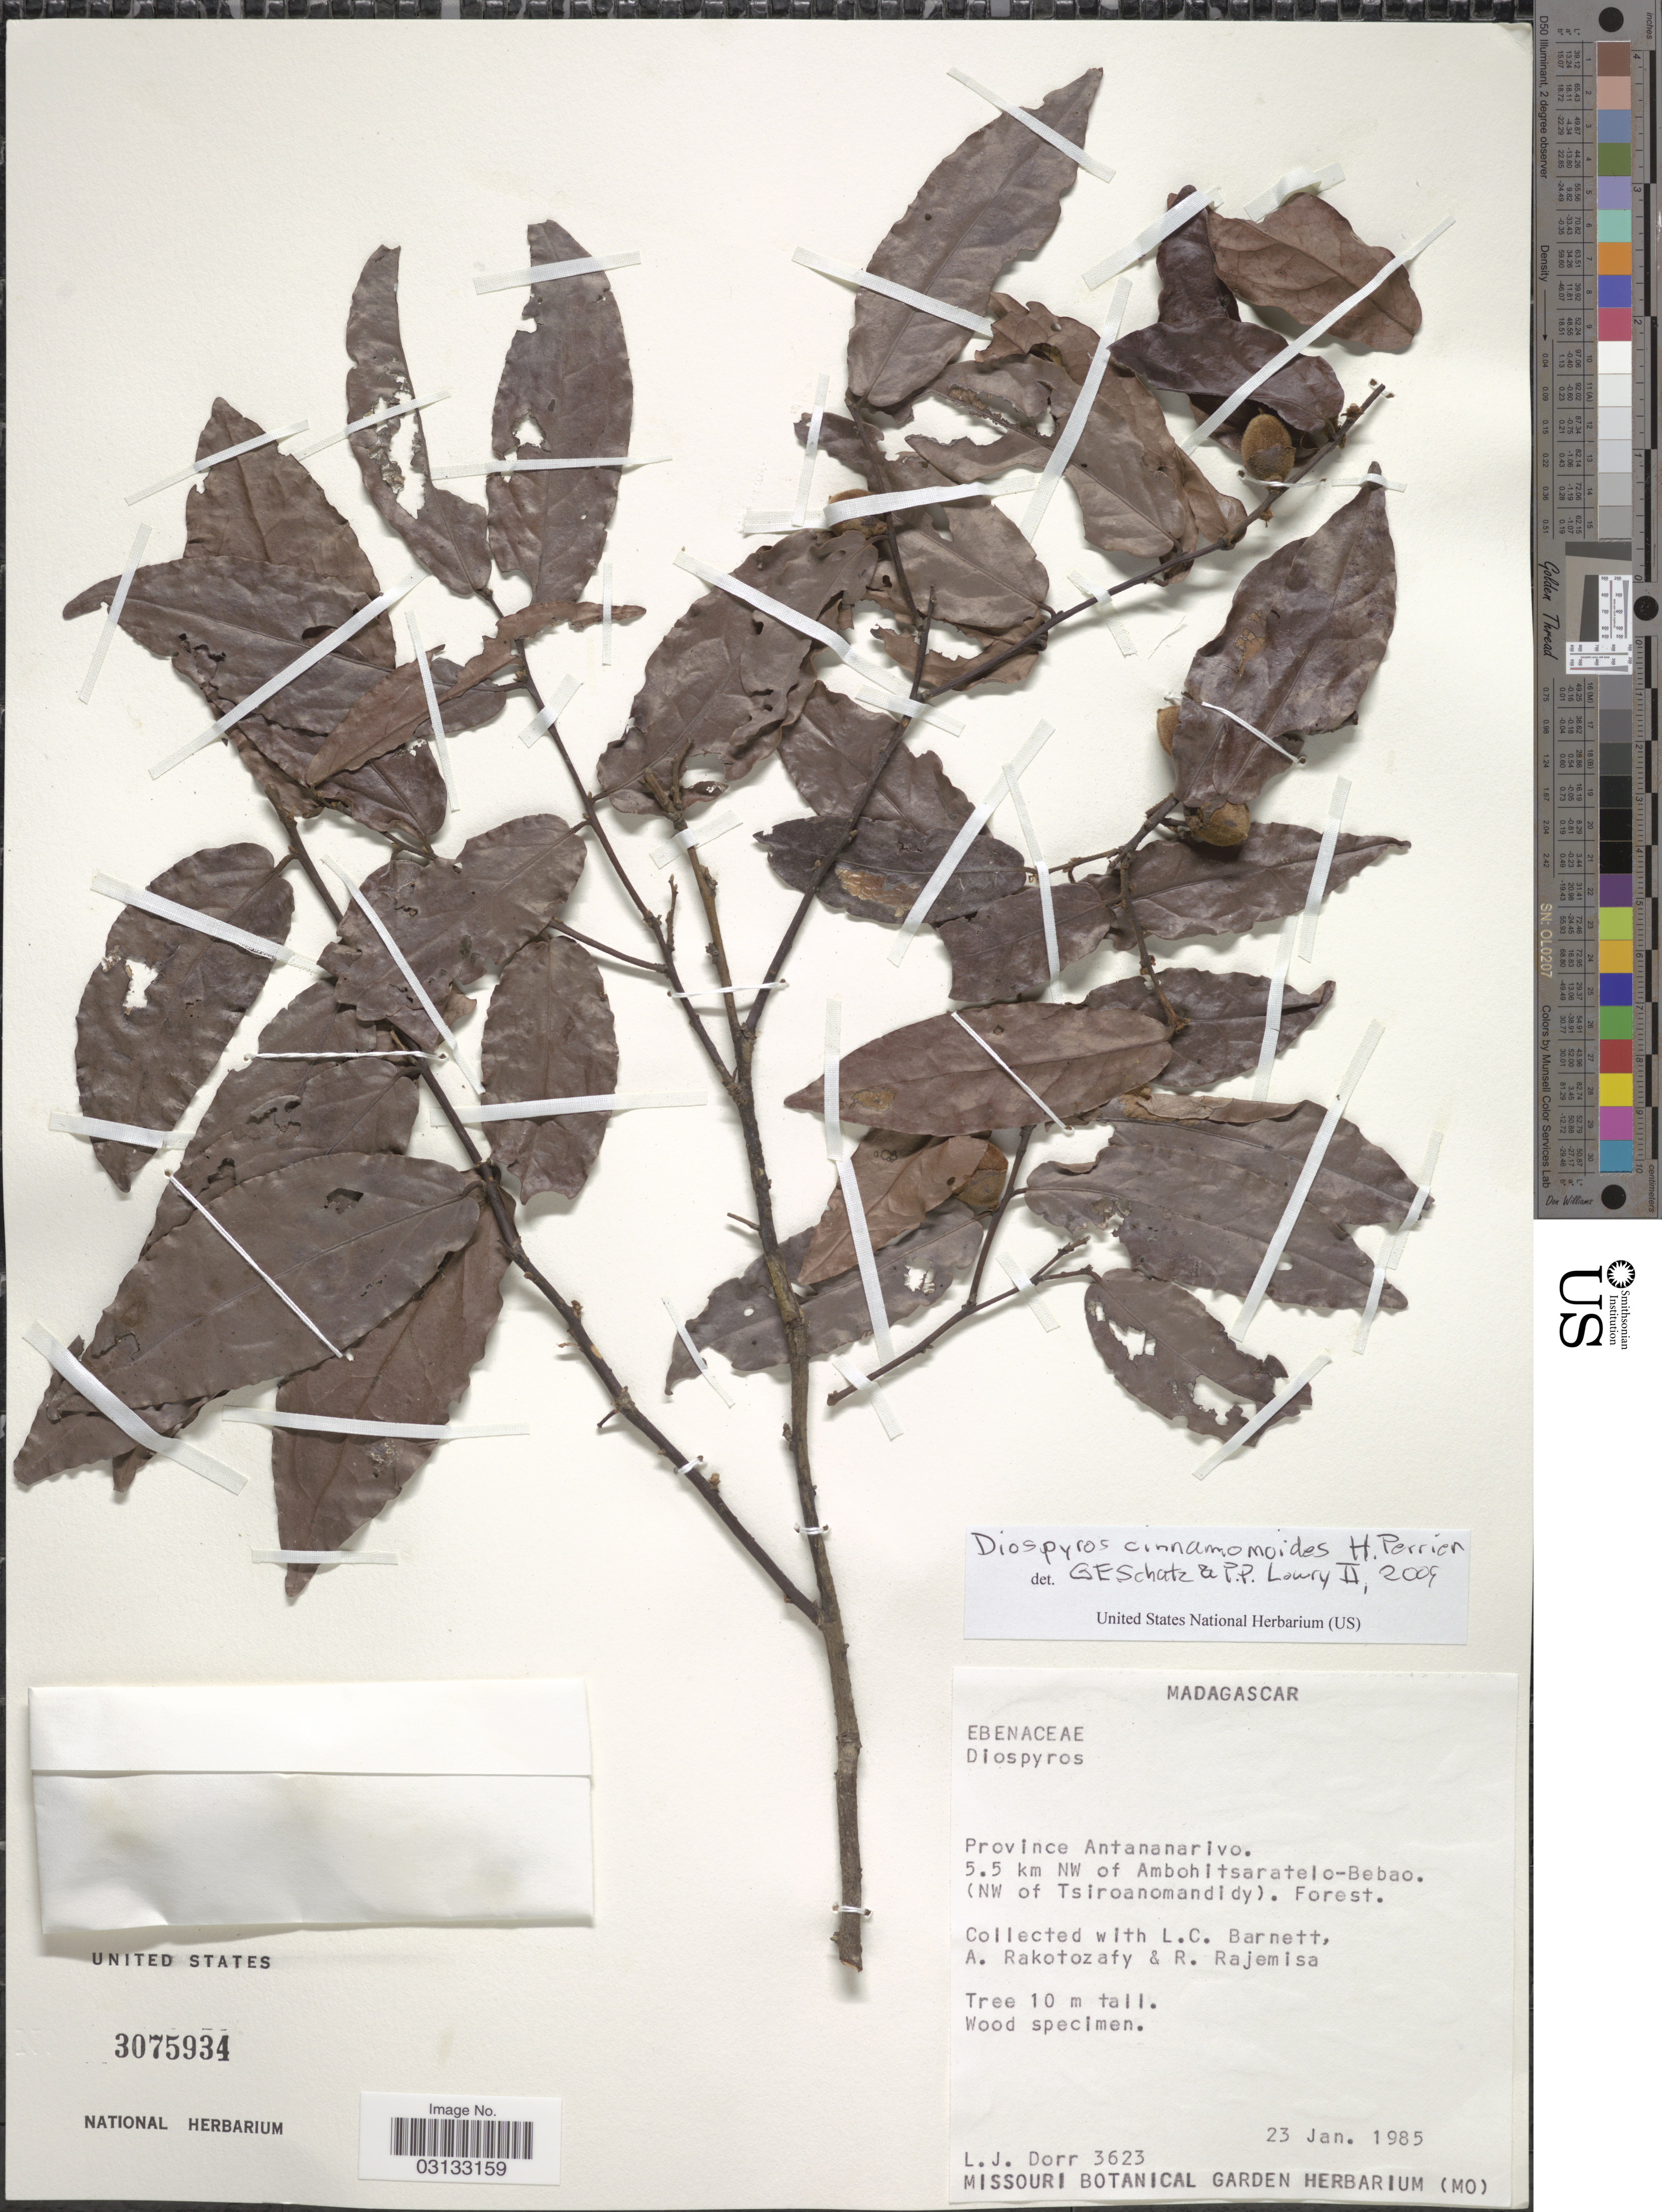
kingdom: Plantae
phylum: Tracheophyta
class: Magnoliopsida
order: Ericales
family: Ebenaceae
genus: Diospyros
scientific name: Diospyros cinnamomoides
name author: H. Perrier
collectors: L. J. Dorr, L. C. Barnett, A. Rakotozafy & R. Rajemisa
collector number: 3623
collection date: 1985-01-23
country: Madagascar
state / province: Bongolava / Menabe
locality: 5.5 km NW of Ambohitsaratelo-Bebao, (NW of Tsiroanomandidy).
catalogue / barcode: US 3075934